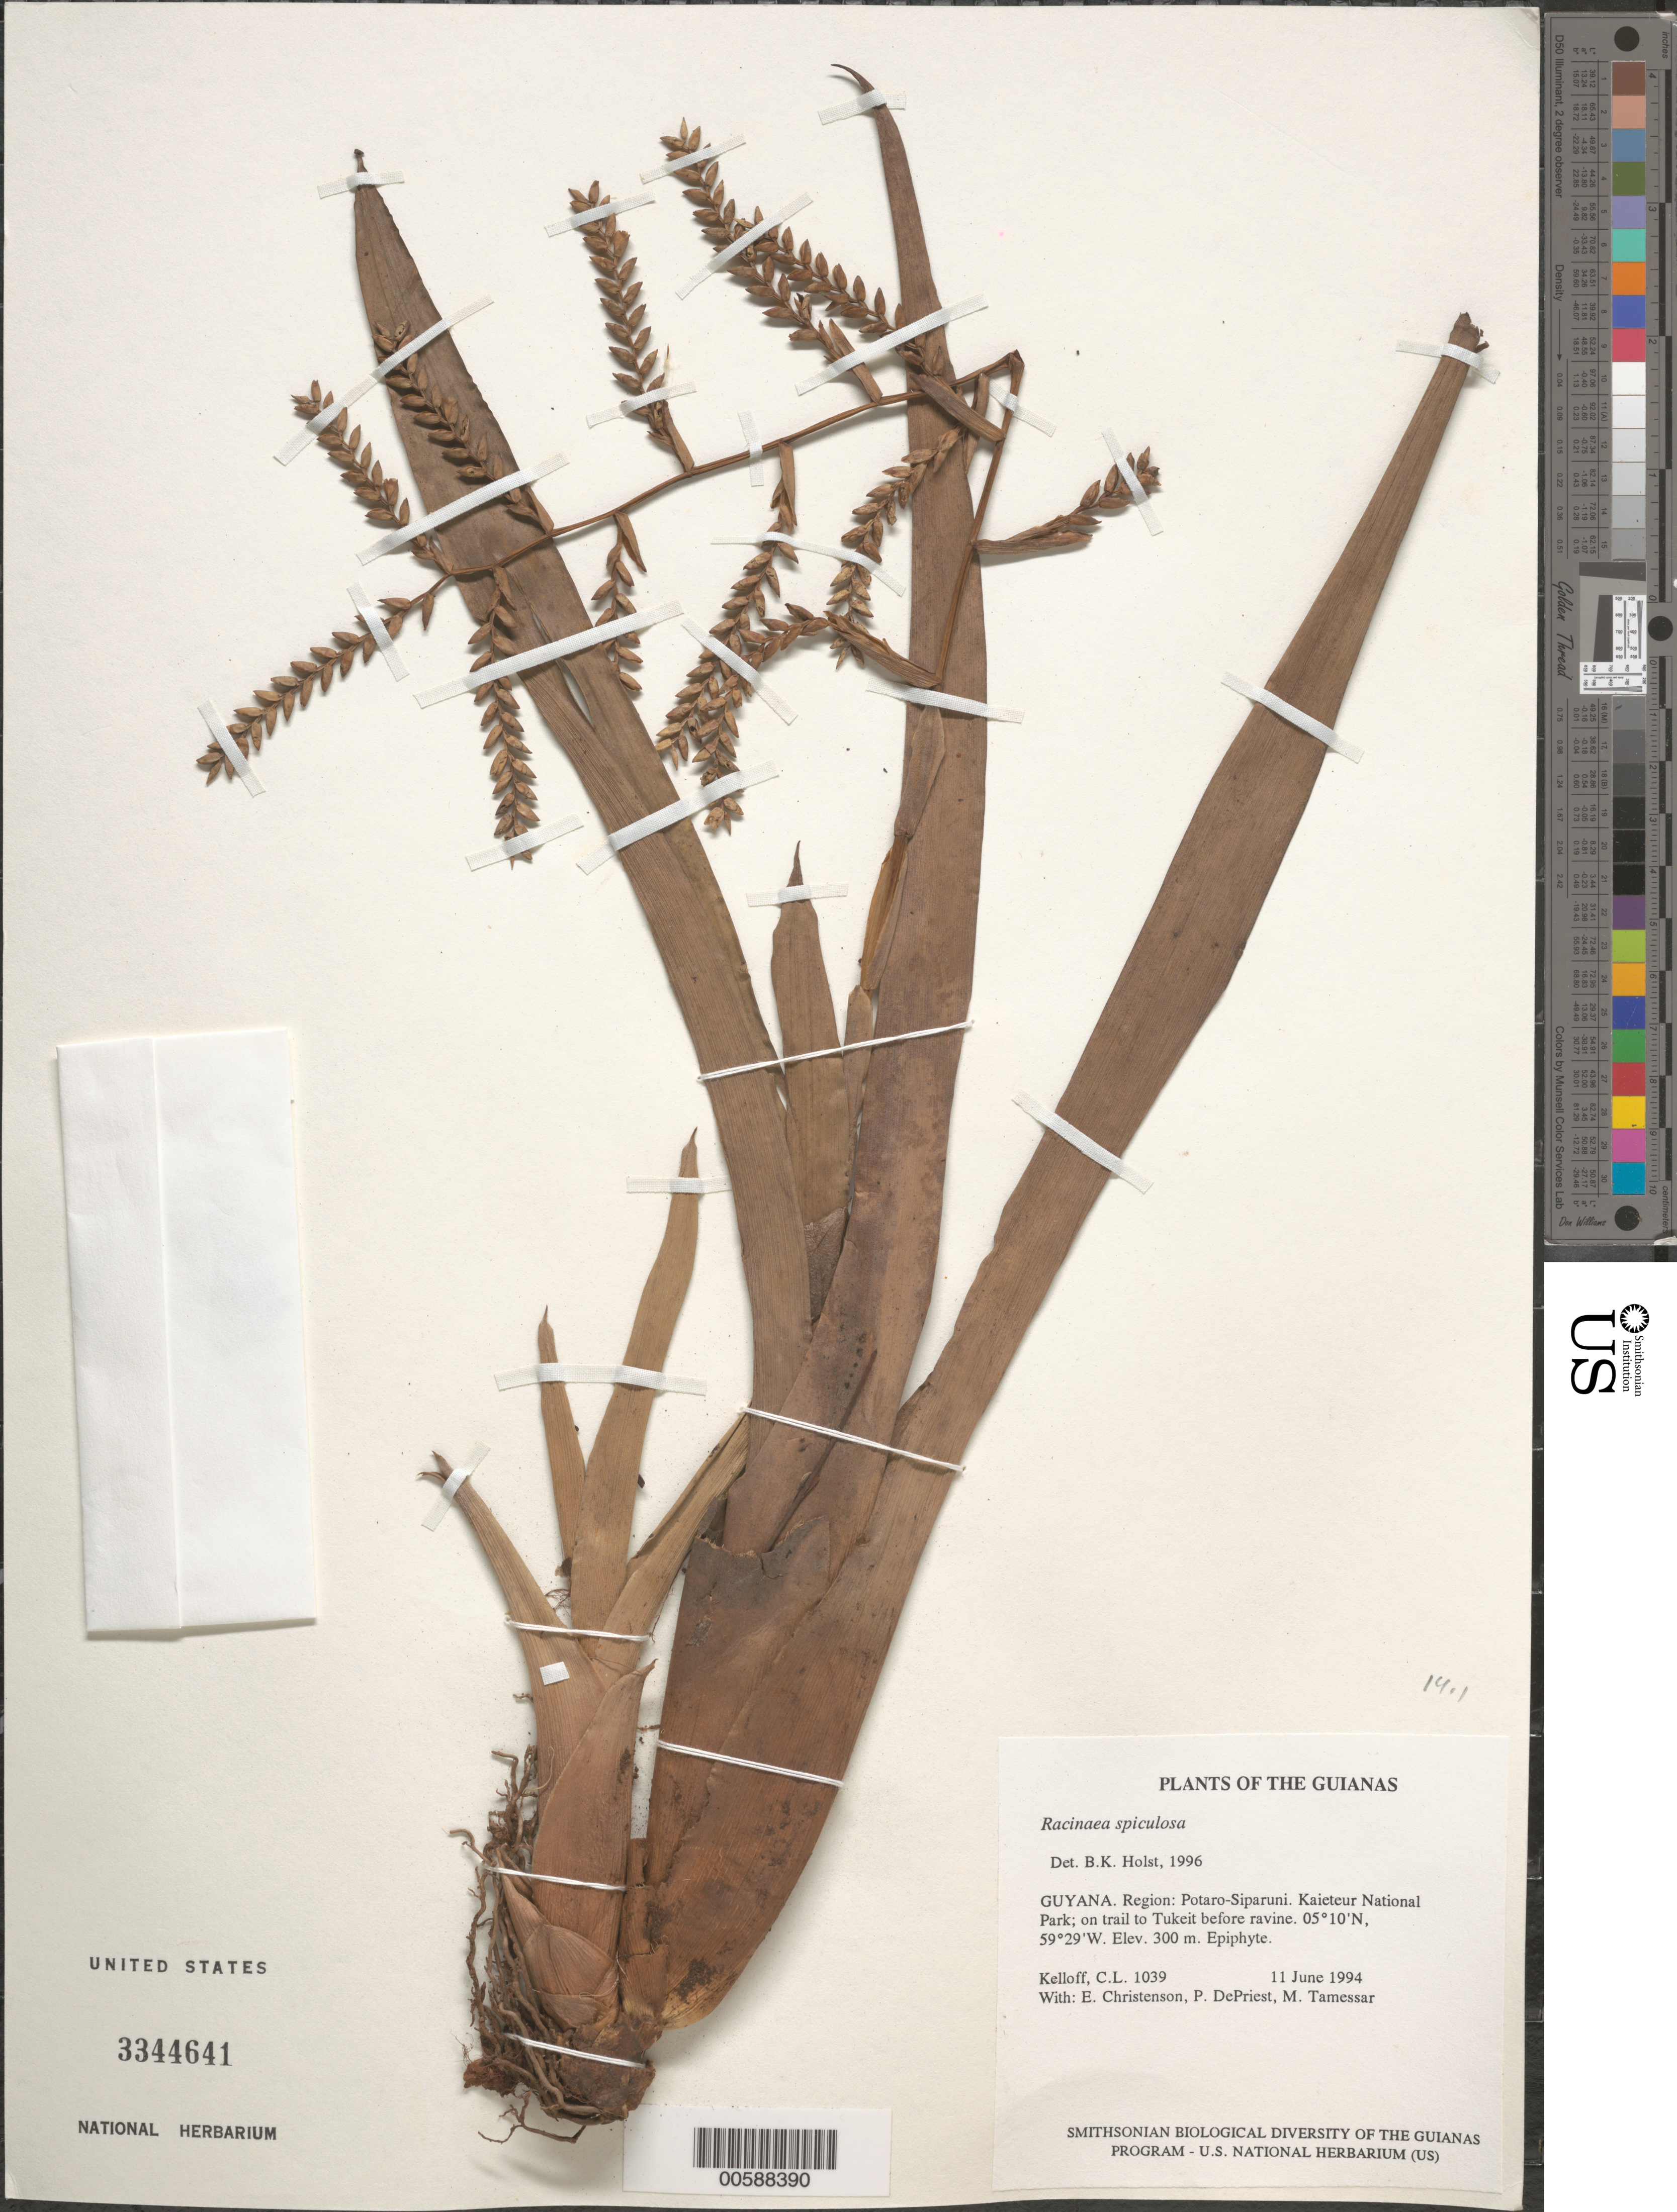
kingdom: Plantae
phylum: Tracheophyta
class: Liliopsida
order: Poales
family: Bromeliaceae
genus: Racinaea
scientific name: Racinaea spiculosa var. micrantha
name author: (Baker) M.A. Spencer & L.B. Sm.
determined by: Holst, Bruce K.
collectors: C. L. Kelloff, E. A. Christenson, P. DePriest & M. Tamessar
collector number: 1039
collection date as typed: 11 June 1994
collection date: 1994-06-11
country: Guyana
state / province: Potaro-Siparuni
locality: Kaieteur National Park; on trail to Tukeit before ravine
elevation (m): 300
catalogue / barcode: US 3344641